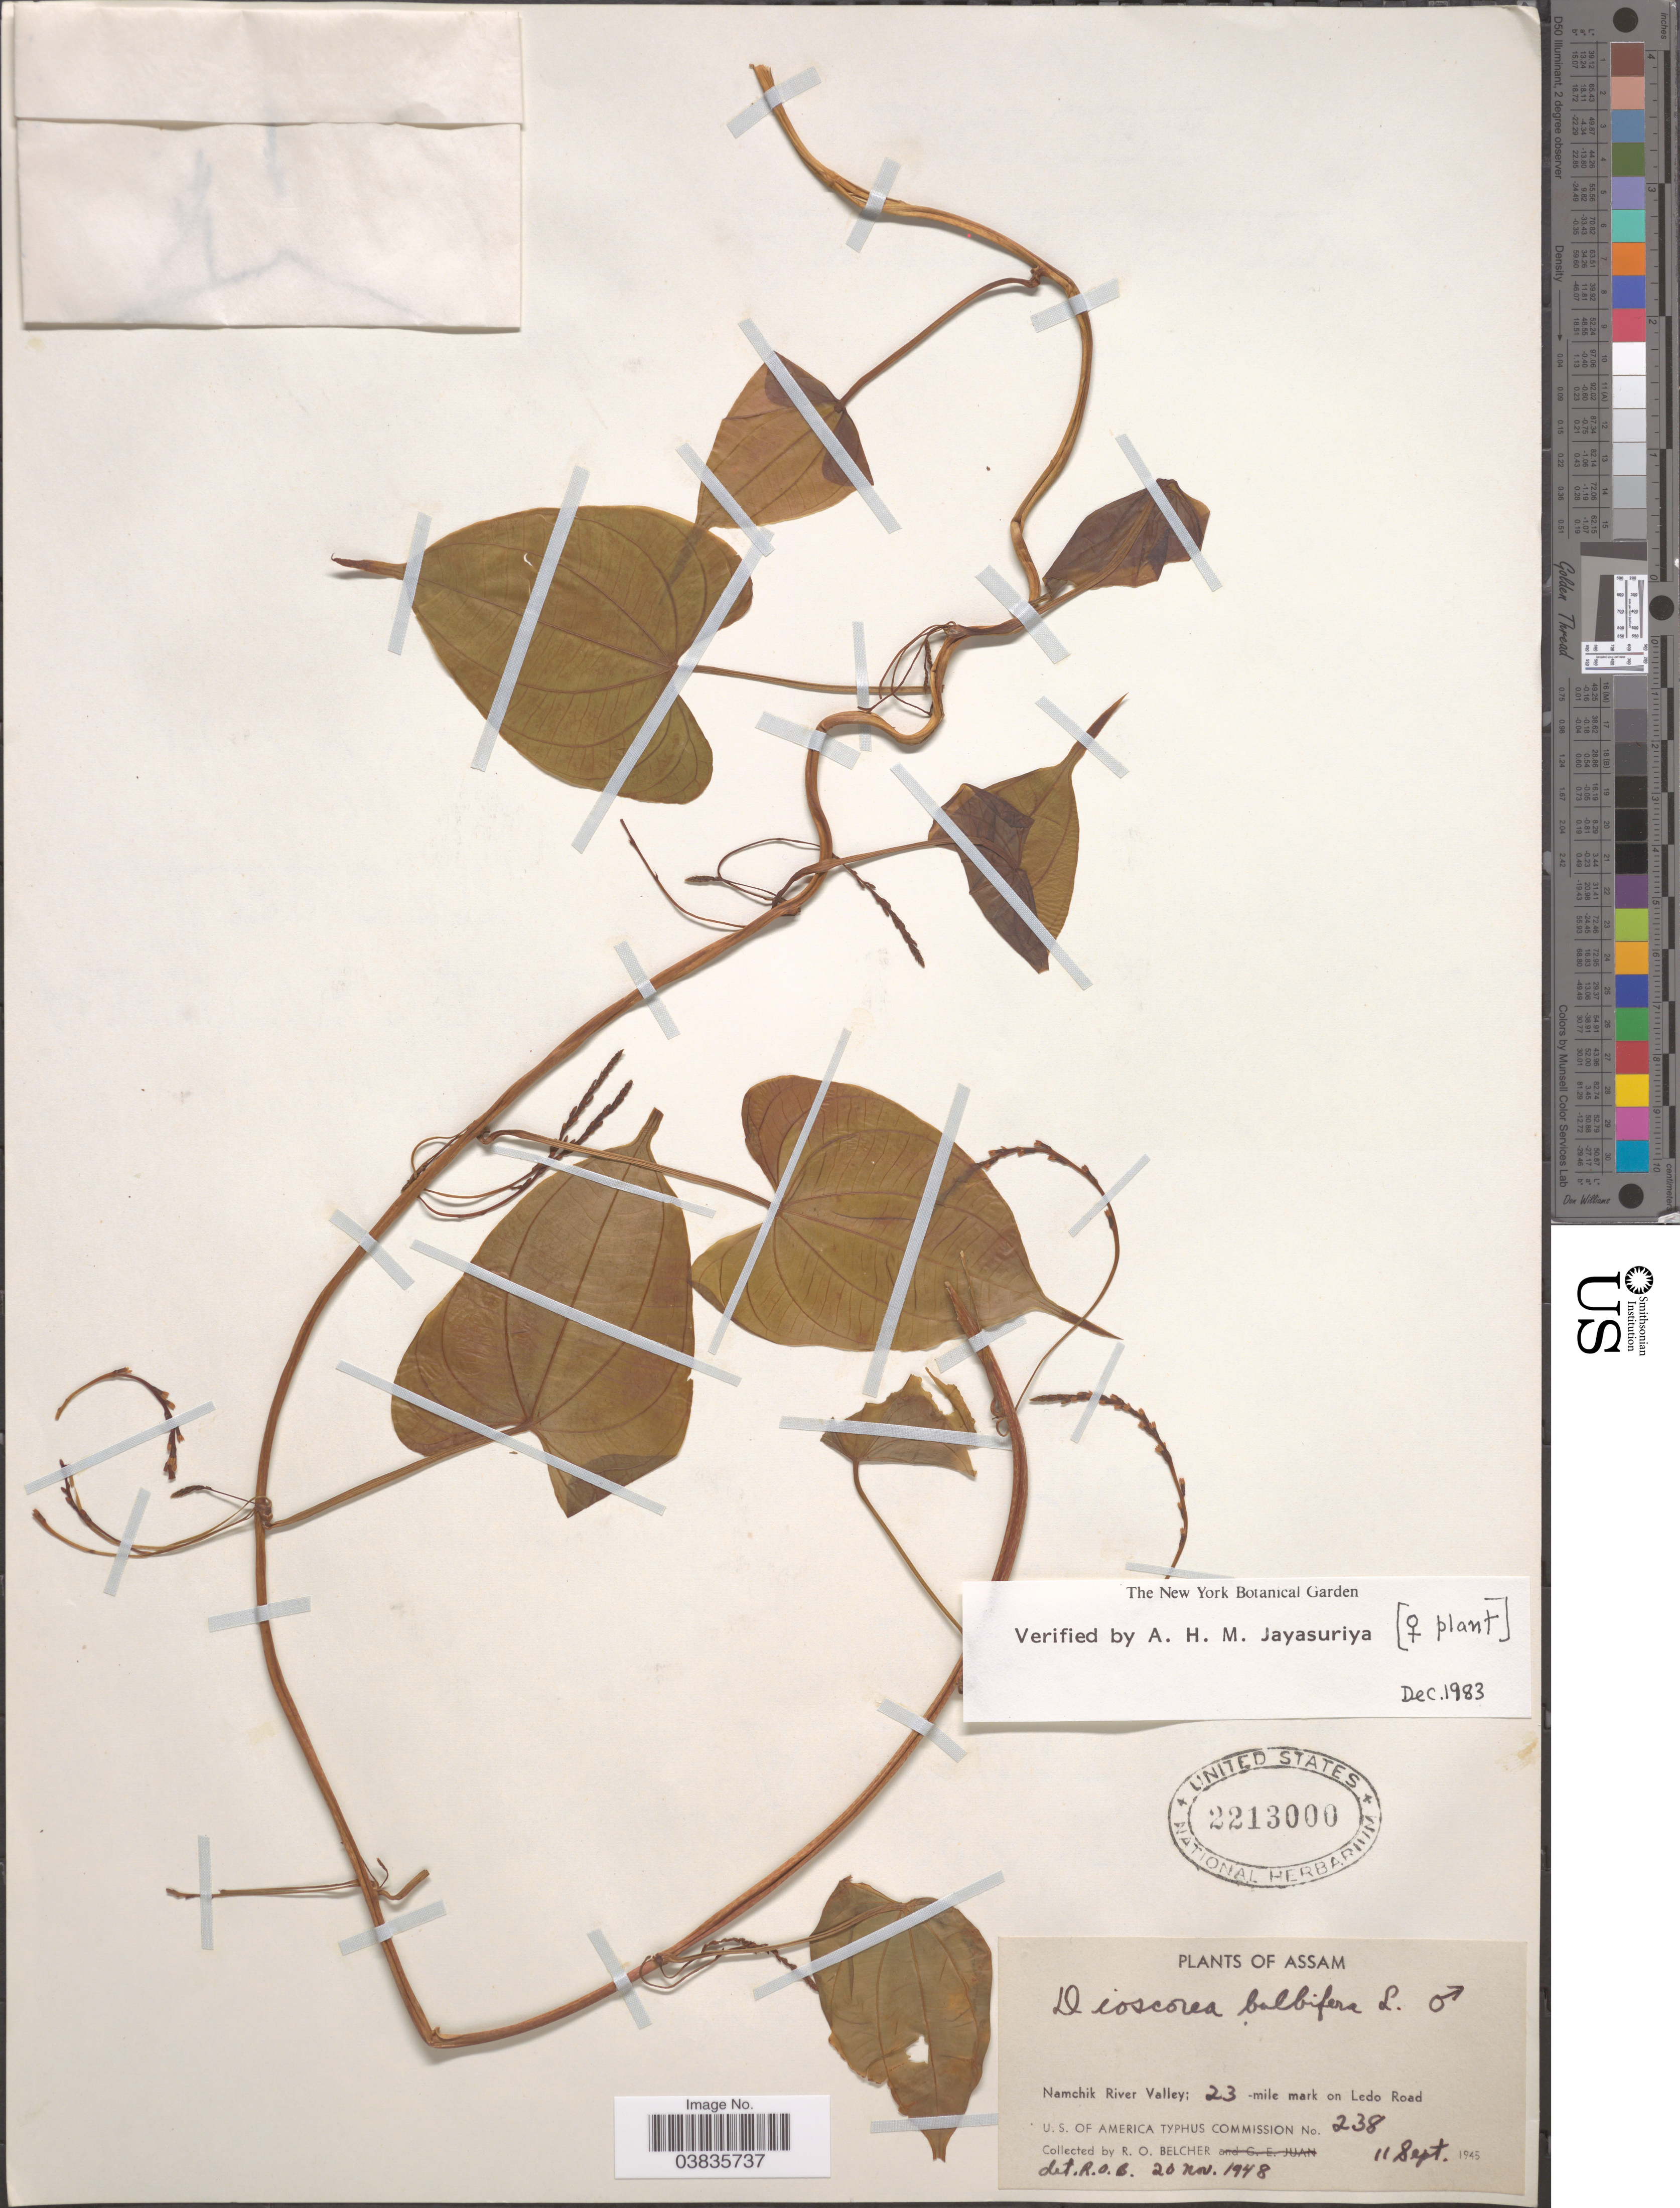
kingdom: Plantae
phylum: Tracheophyta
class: Liliopsida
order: Dioscoreales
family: Dioscoreaceae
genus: Dioscorea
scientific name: Dioscorea bulbifera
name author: L.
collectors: R. Belcher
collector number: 238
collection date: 1945-09-11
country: India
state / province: Assam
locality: Namchik River Valley; 23-mile mark on Ledo Road.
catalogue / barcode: US 2213000